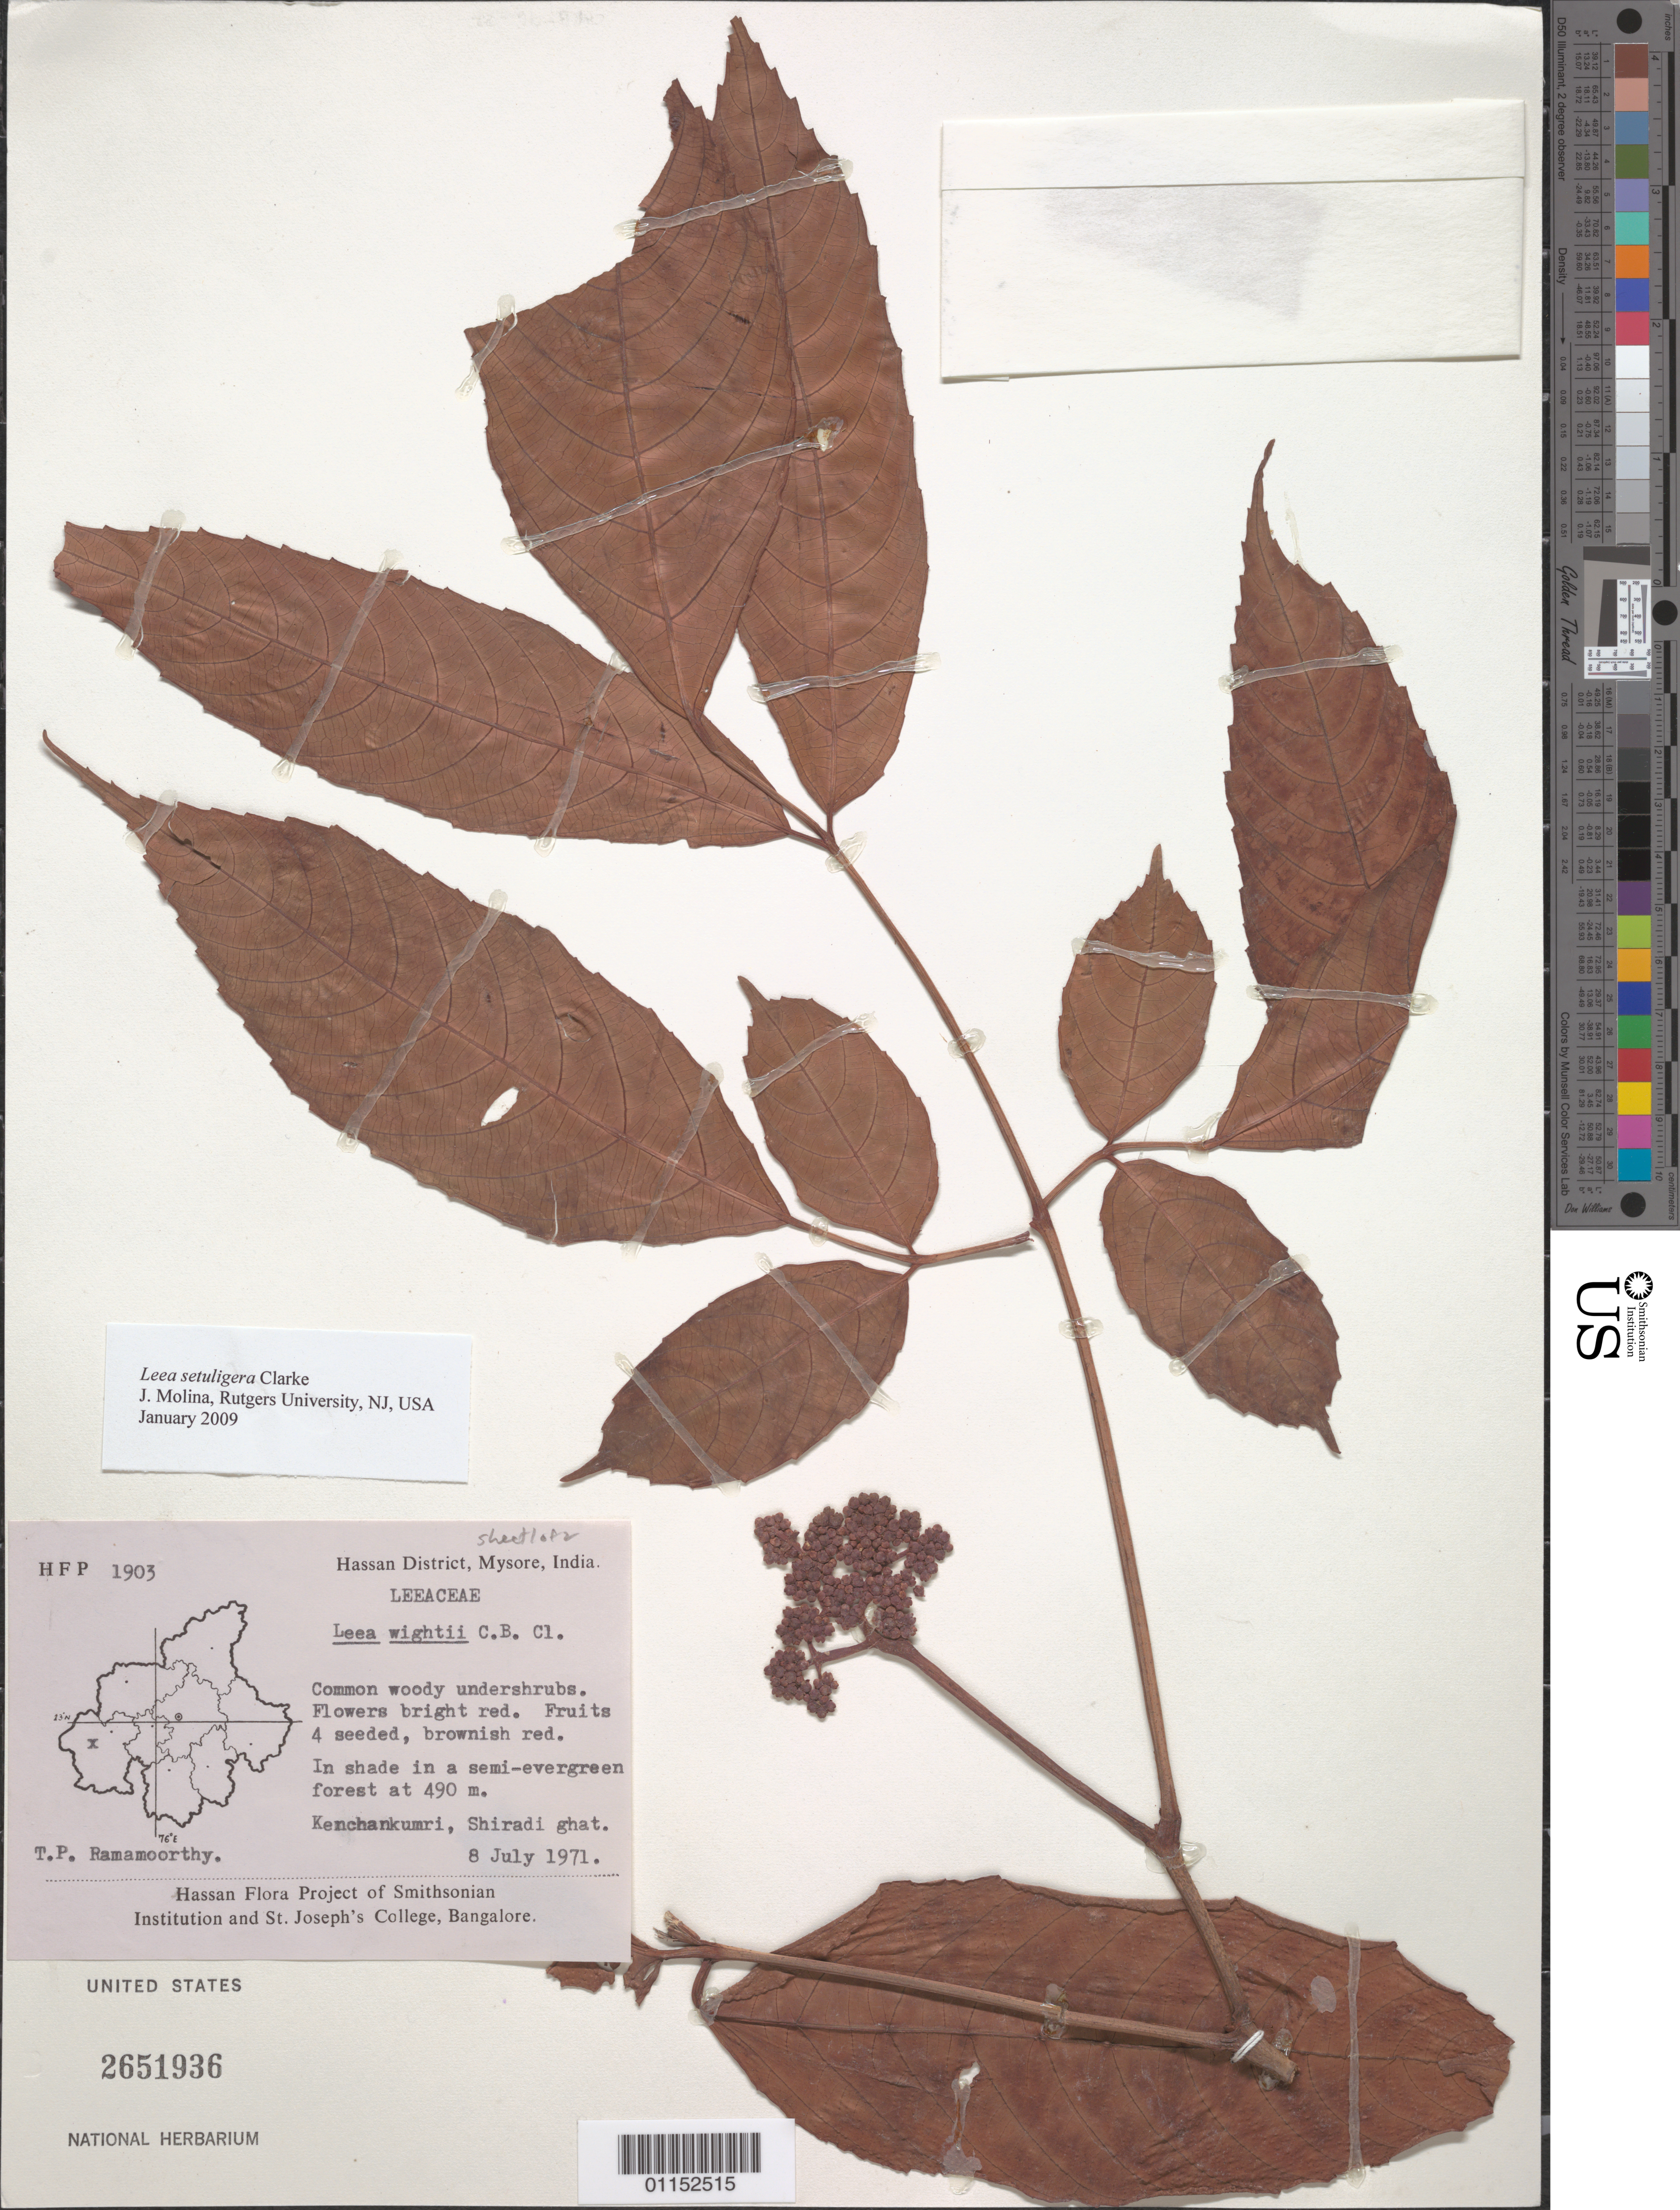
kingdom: Plantae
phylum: Tracheophyta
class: Magnoliopsida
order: Vitales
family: Vitaceae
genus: Leea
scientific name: Leea setuligera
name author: C.B. Clarke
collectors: T. P. Ramamoorthy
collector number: HFP 1903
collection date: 1971-07-08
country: India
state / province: Karnataka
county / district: Mysore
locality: Kenchankumri, Shiradi ghat.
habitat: Common woody undershrubs. In shade in semi-evergreen forest.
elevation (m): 490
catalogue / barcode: US 2651936